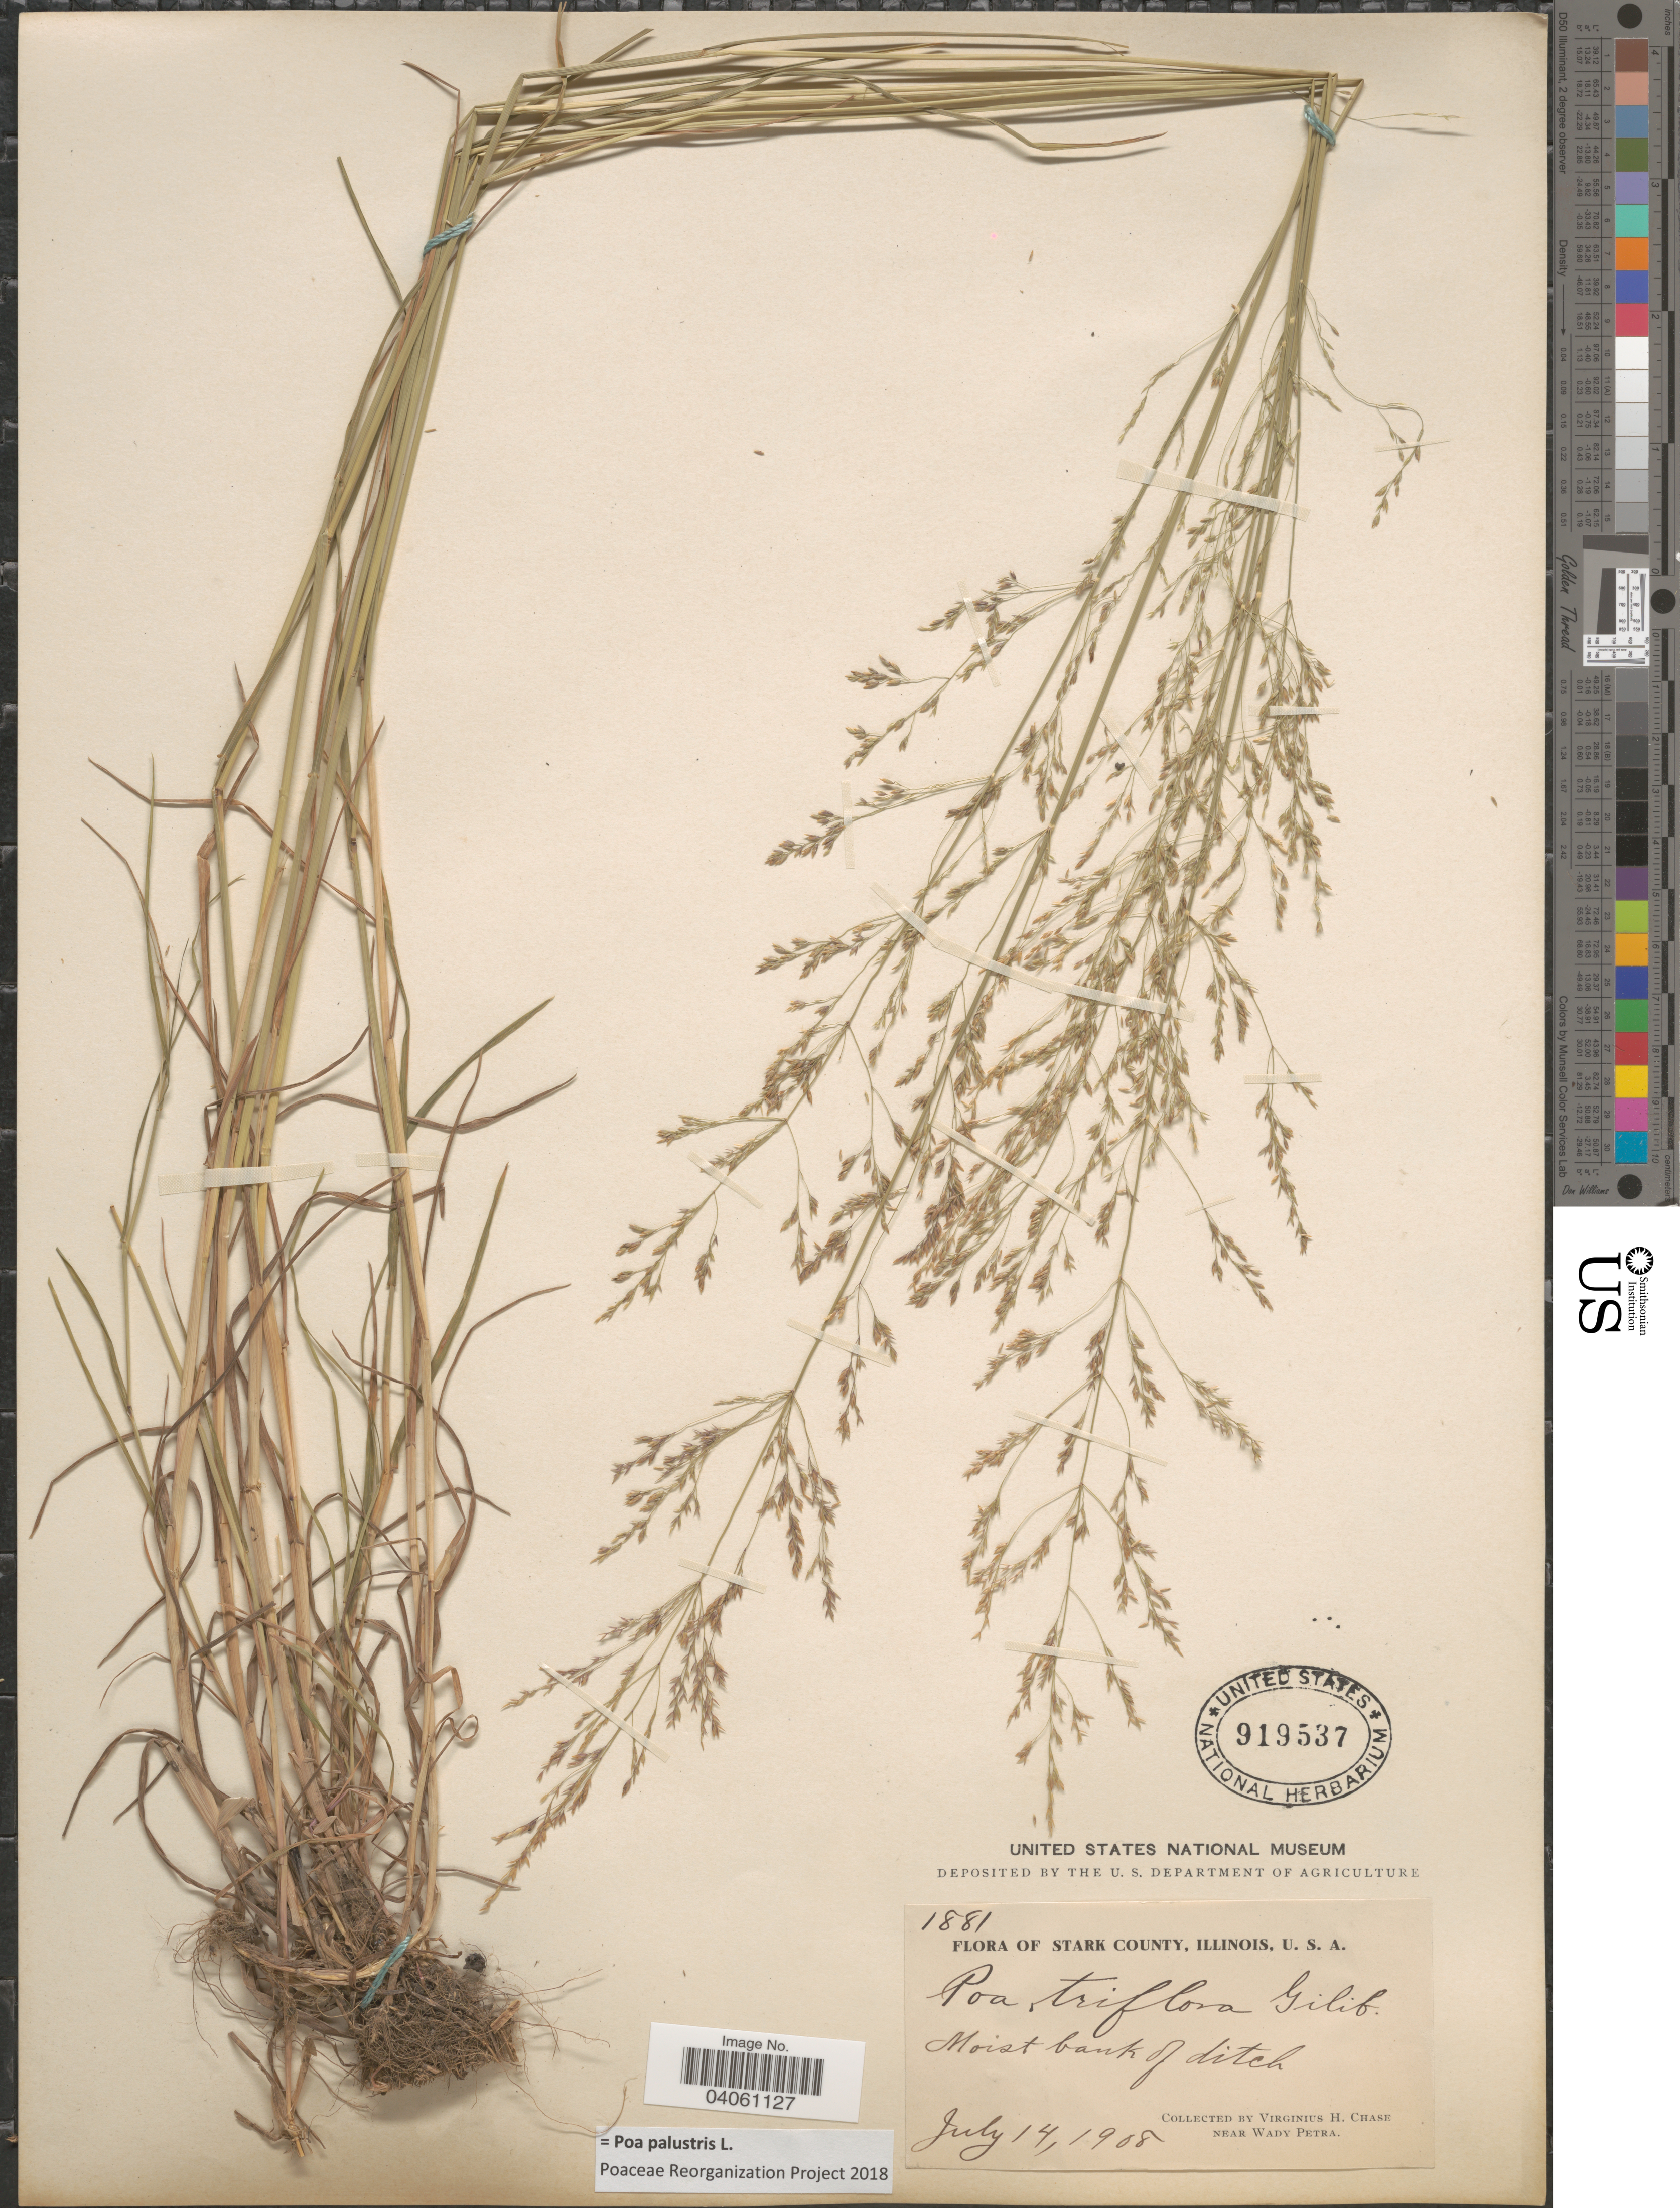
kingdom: Plantae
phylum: Tracheophyta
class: Liliopsida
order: Poales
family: Poaceae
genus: Poa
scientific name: Poa palustris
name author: L.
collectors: V. H. Chase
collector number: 1881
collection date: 1908-07-14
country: United States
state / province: Illinois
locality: Stark County. Near Wady Petra.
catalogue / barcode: US 919537